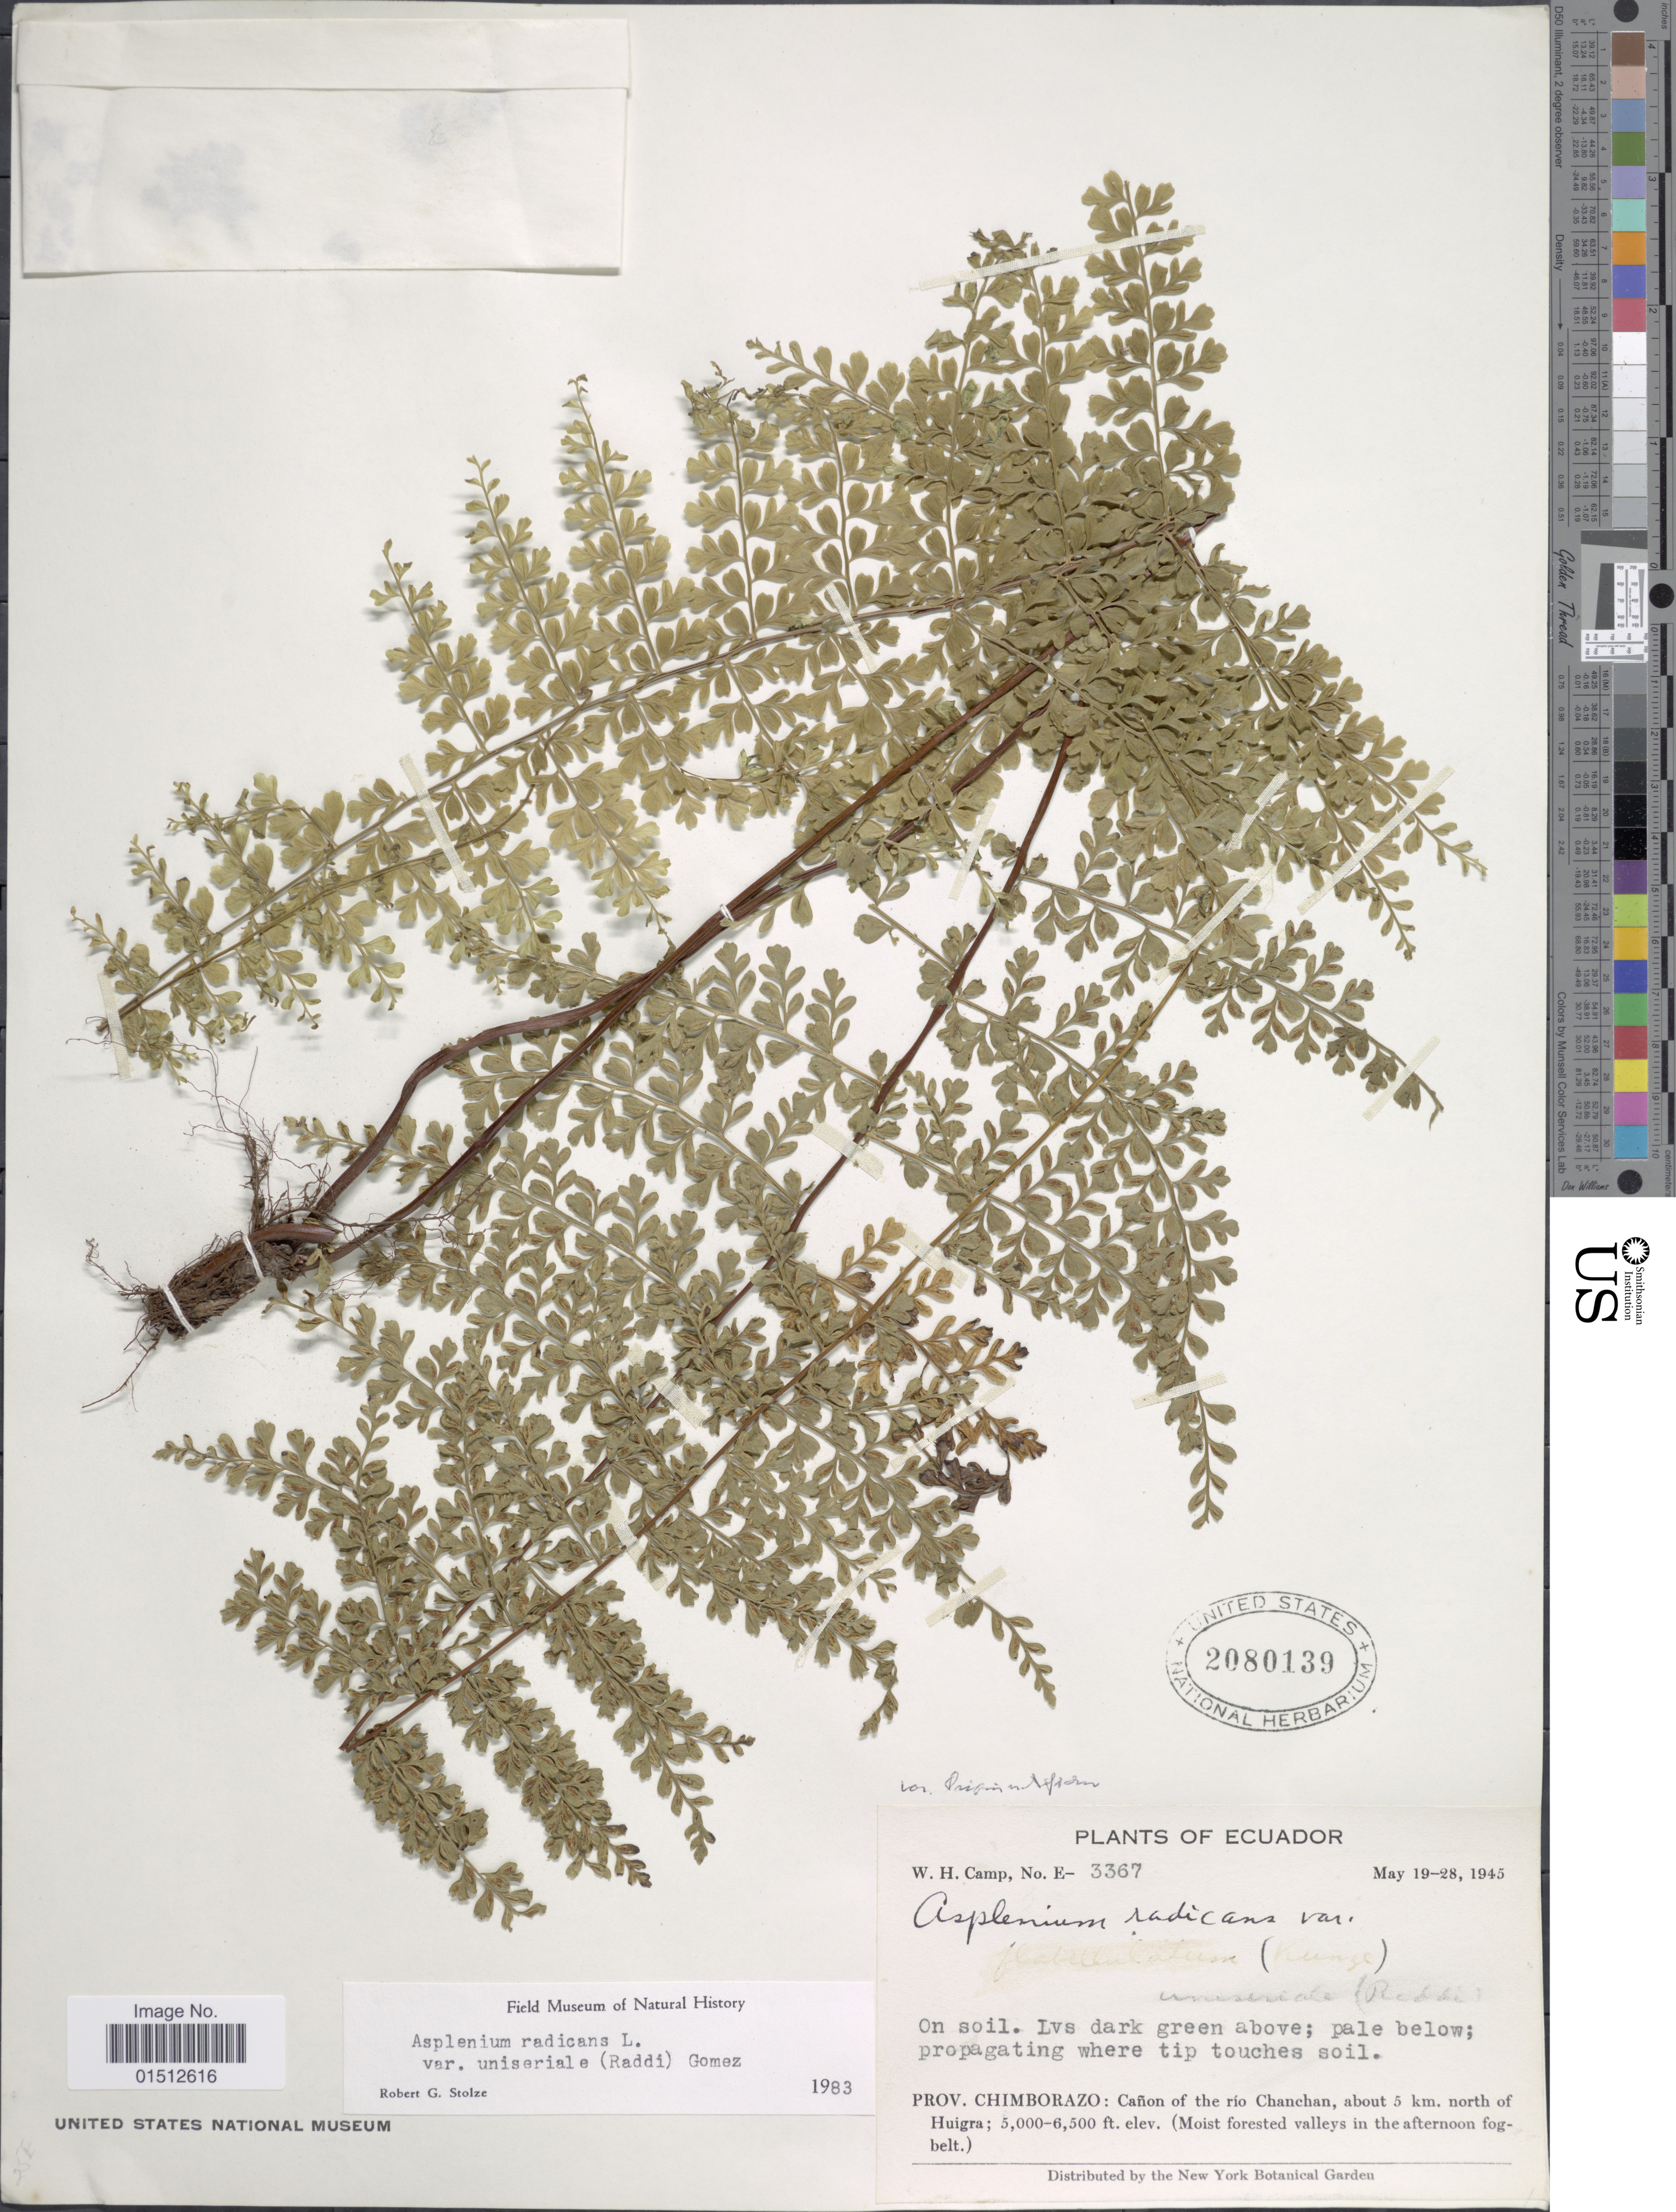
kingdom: Plantae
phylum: Tracheophyta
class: Polypodiopsida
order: Polypodiales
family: Aspleniaceae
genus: Asplenium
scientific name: Asplenium radicans var. tripinnatum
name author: (Hieron.) Proctor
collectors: W. H. Camp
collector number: E-3367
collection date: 1945-05-19/1945-05-28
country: Ecuador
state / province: Chimborazo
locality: Prov. Chimborazo: Canon of the rio Chanchan, about 5 km. north of Huigra.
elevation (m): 1524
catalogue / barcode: US 2080139